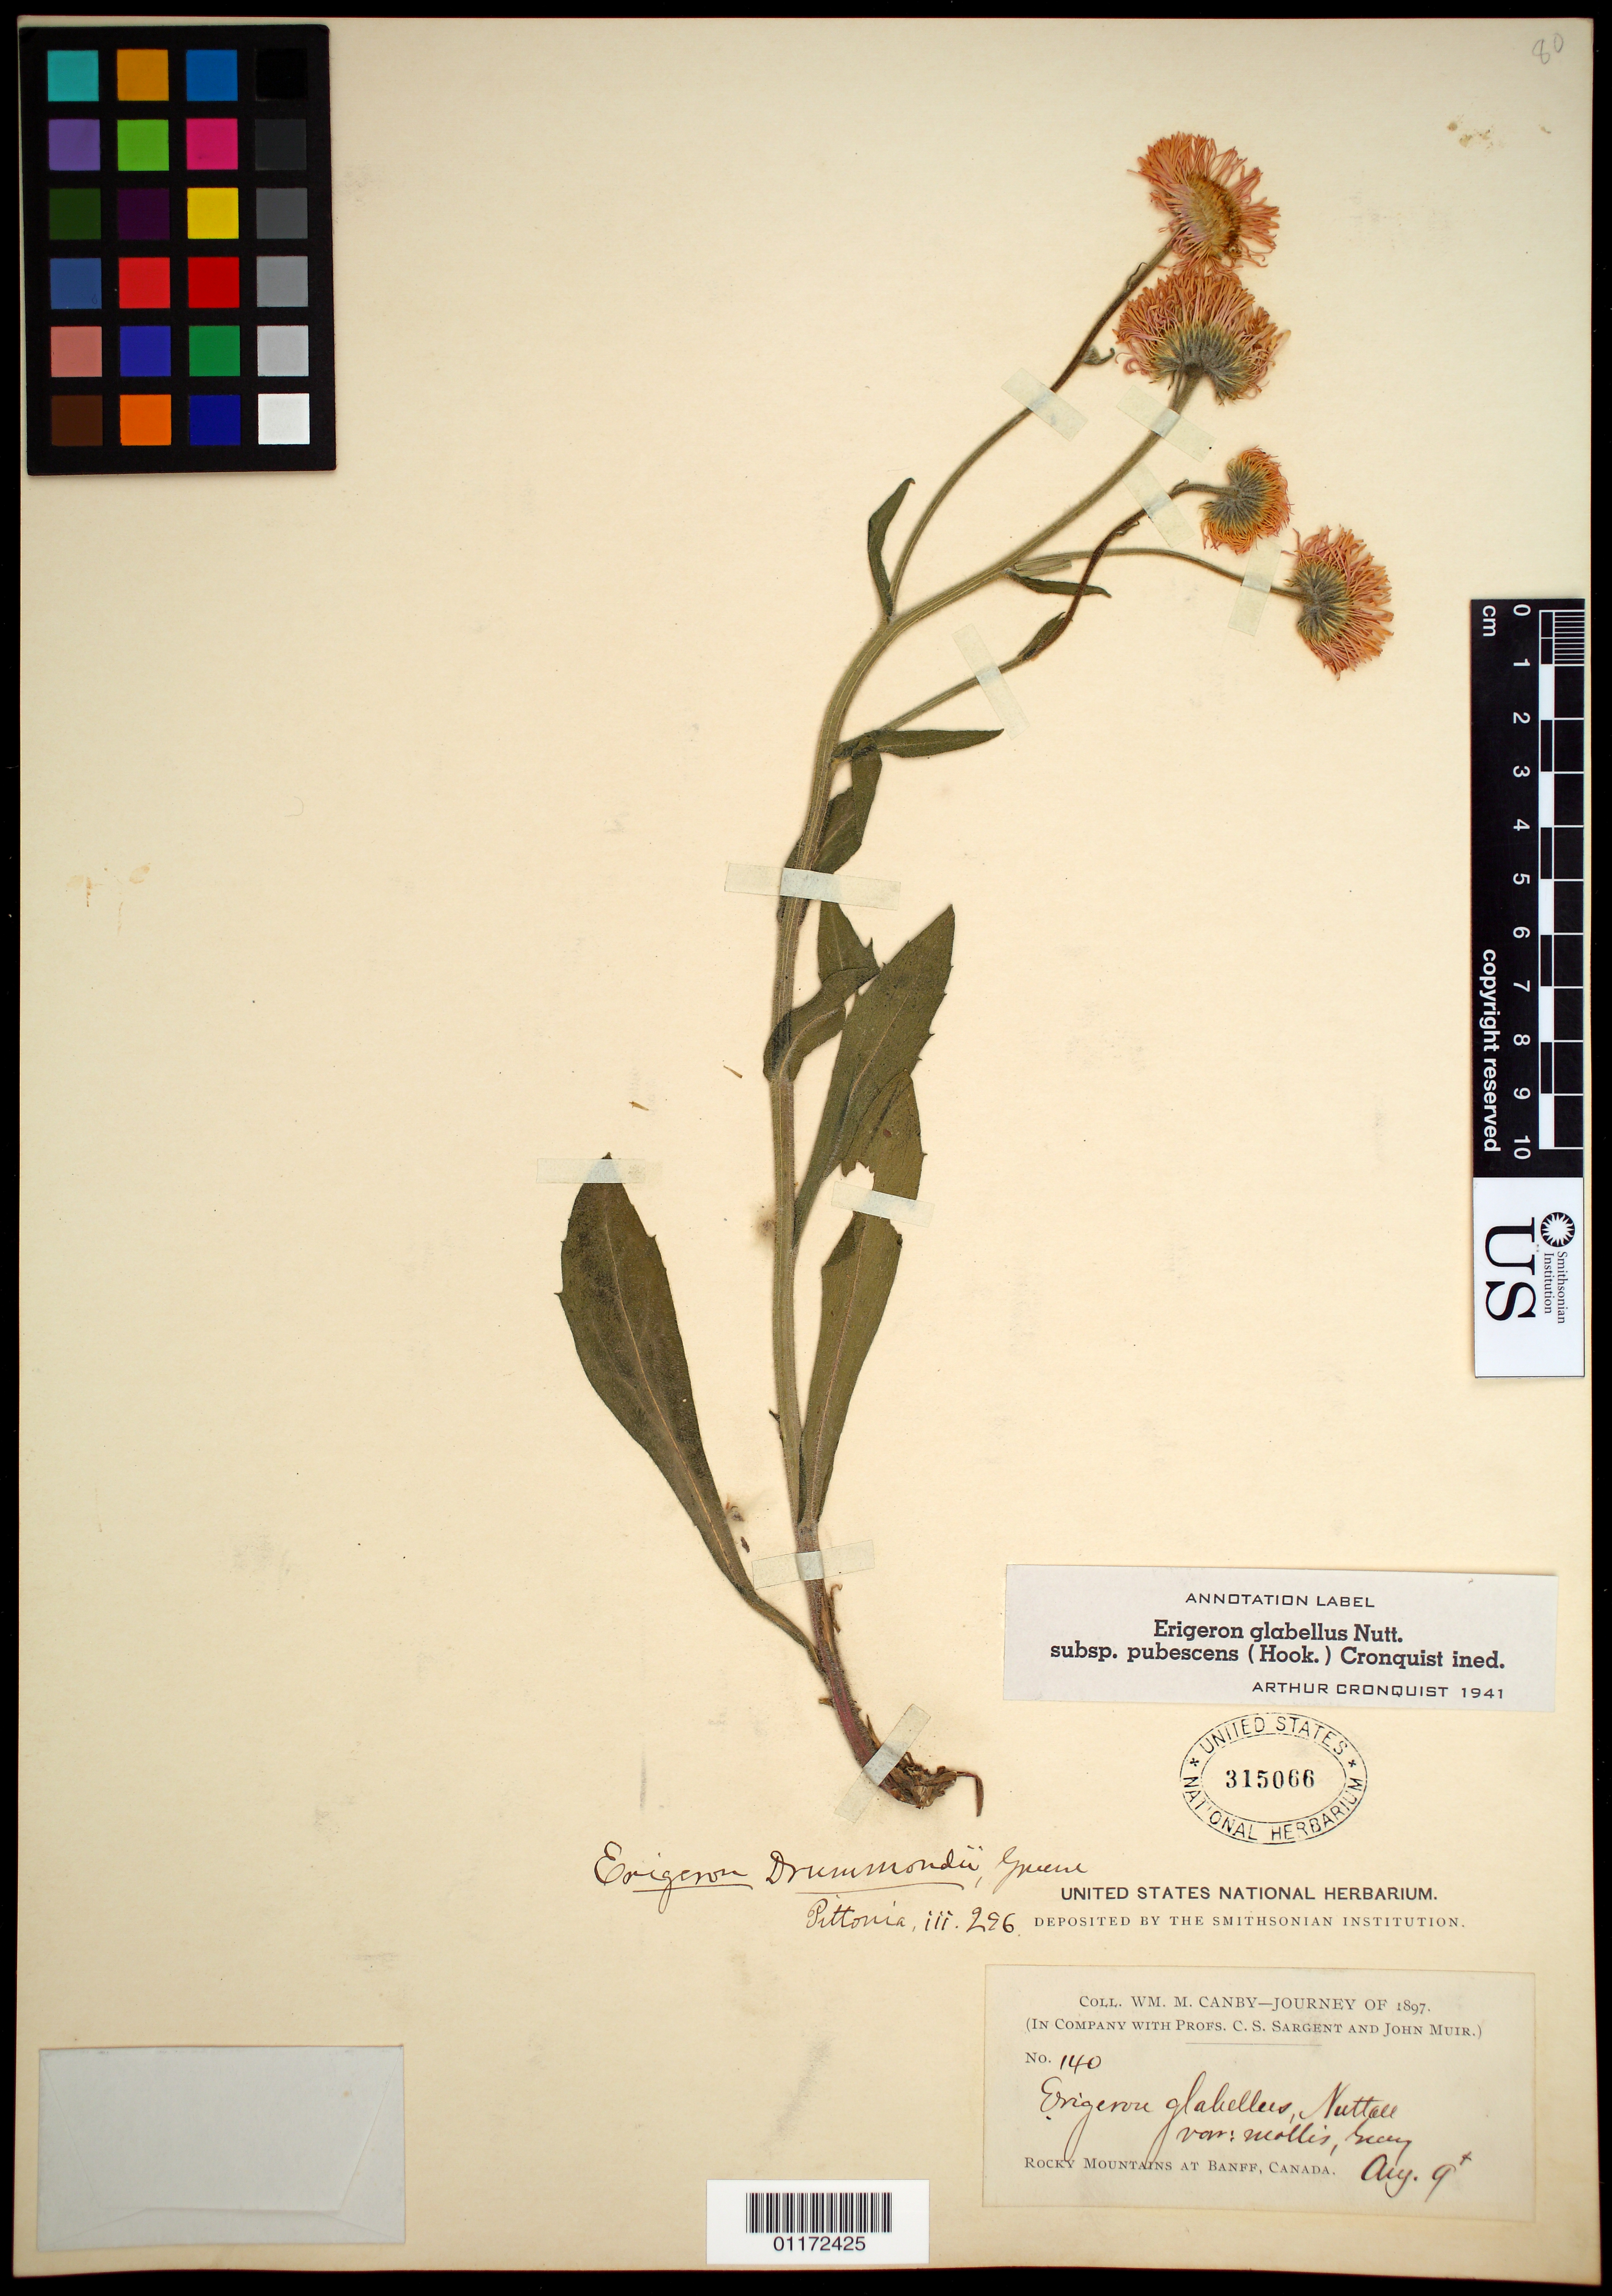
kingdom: Plantae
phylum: Tracheophyta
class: Magnoliopsida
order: Asterales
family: Asteraceae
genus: Erigeron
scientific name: Erigeron glabellus subsp. pubescens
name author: (Hook.) Cronq.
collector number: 140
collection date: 1897-08-09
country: Canada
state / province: Alberta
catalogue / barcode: US 315066